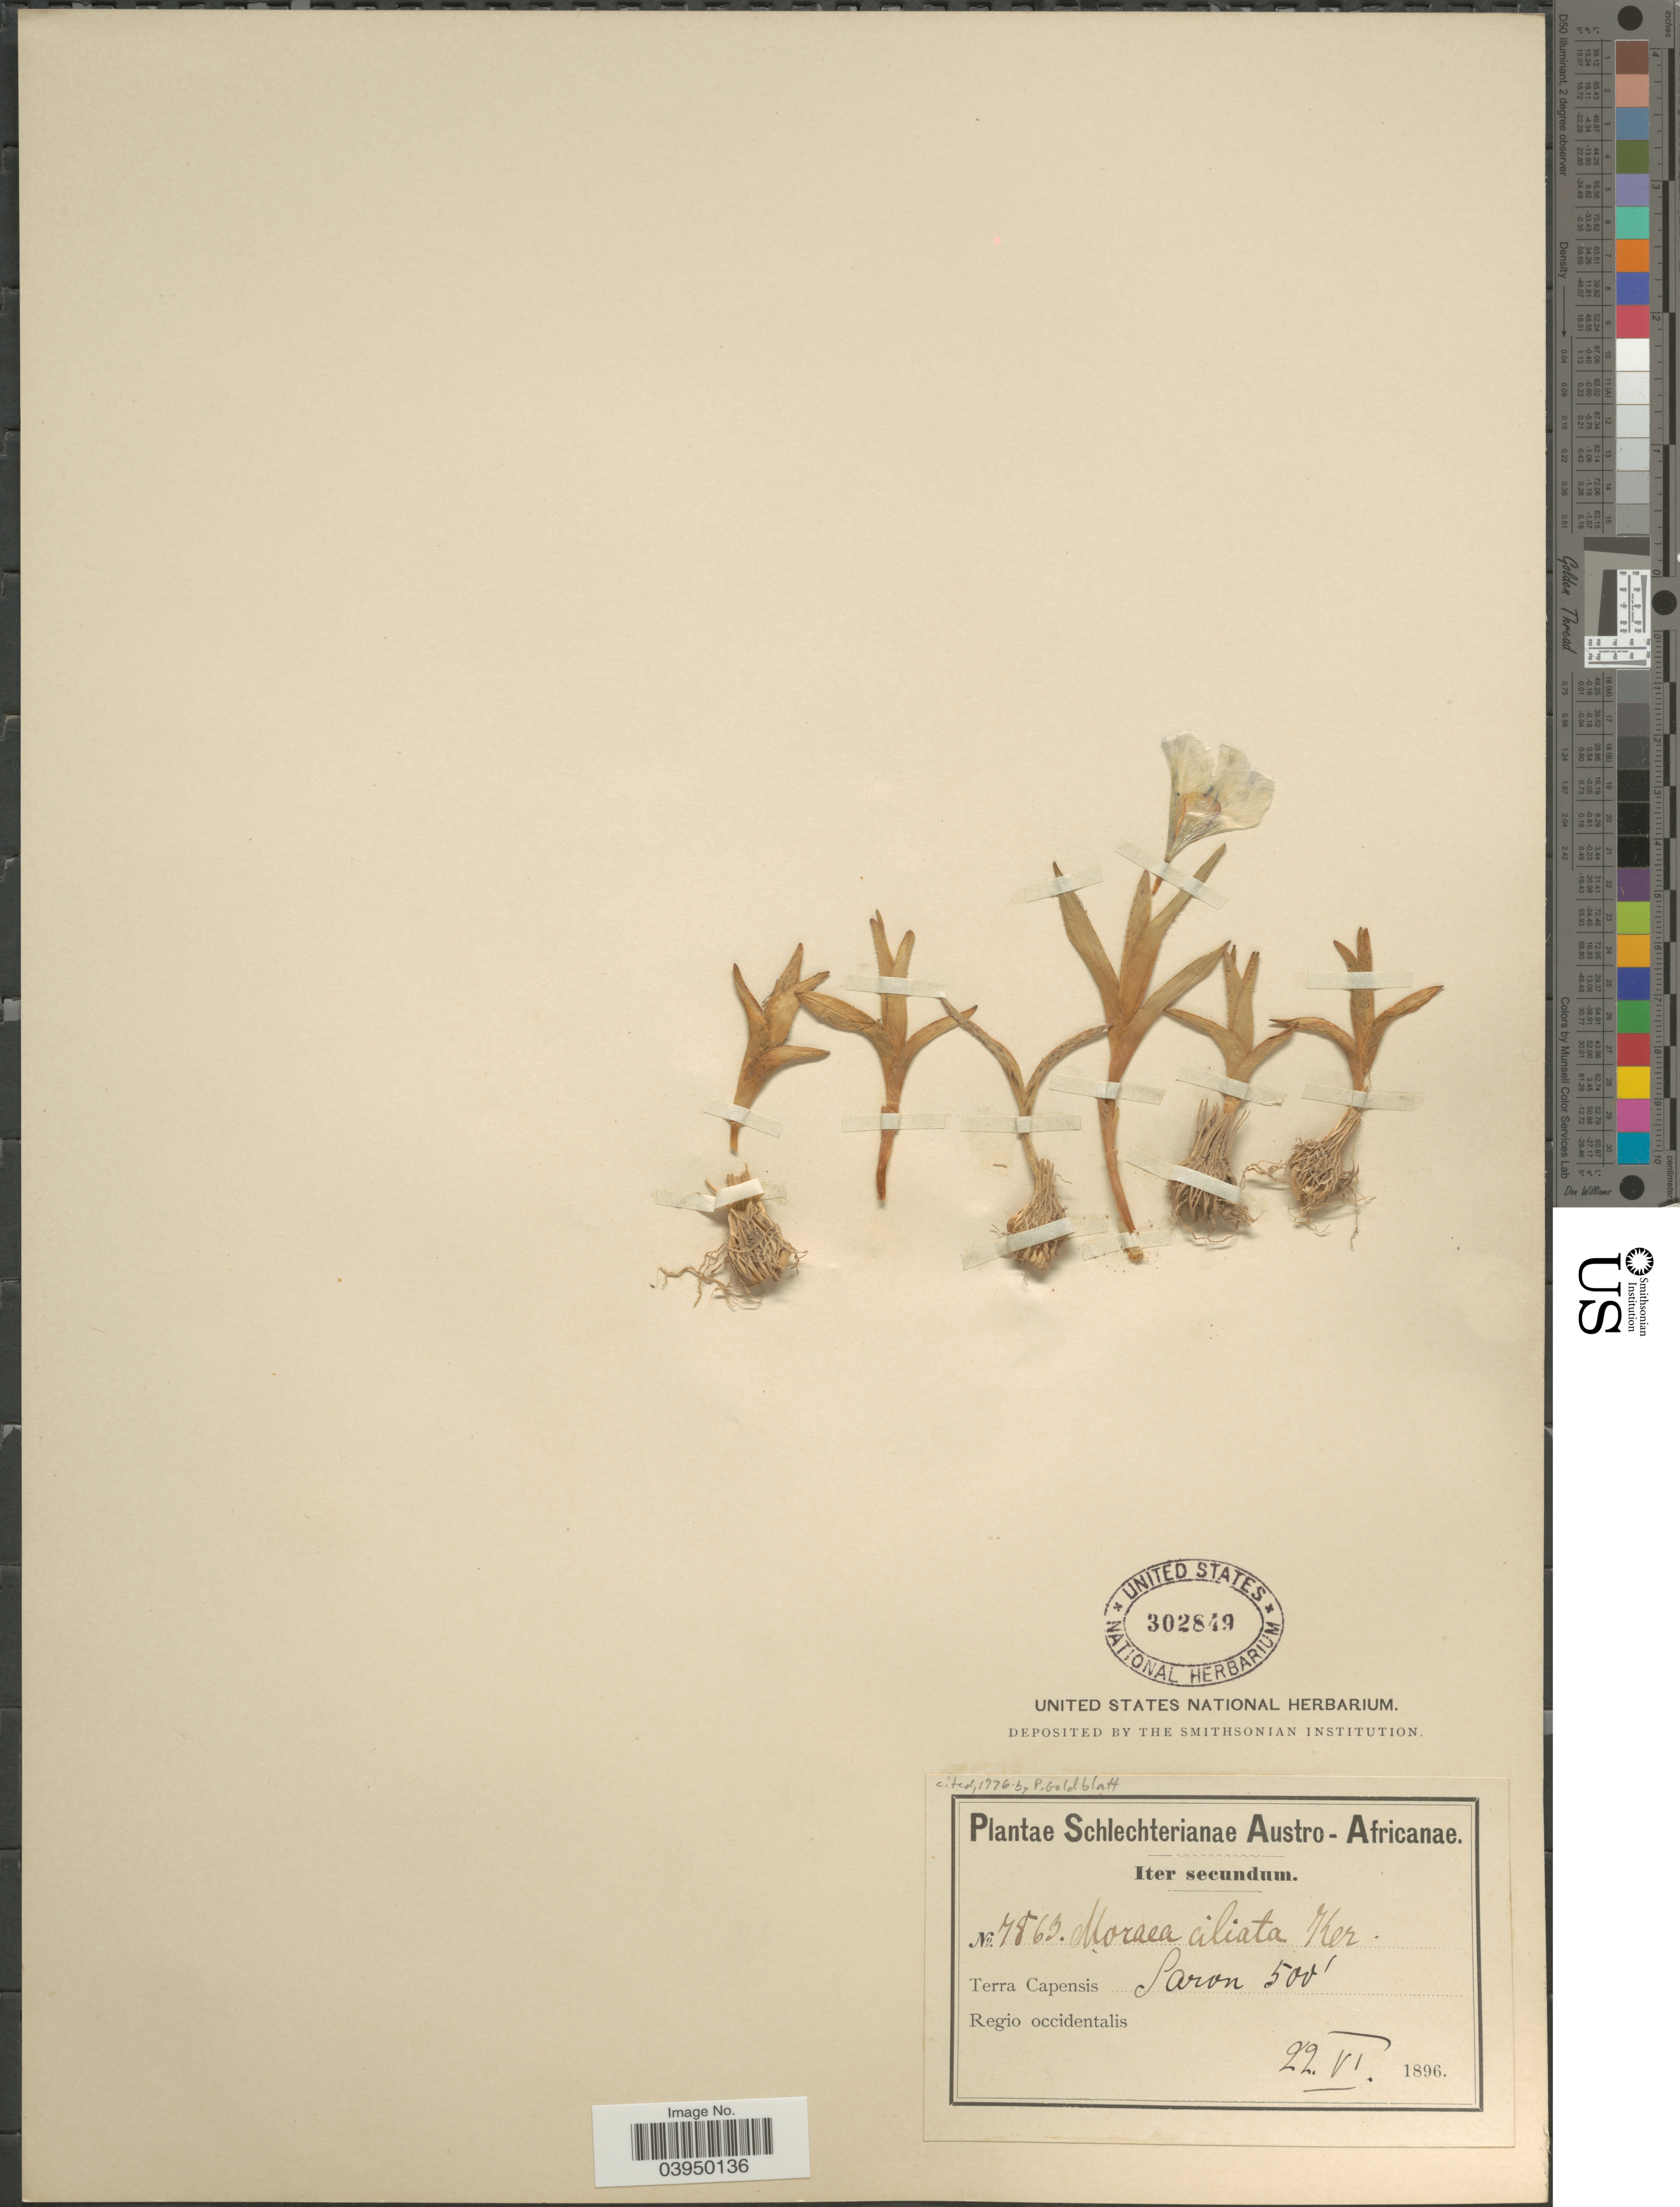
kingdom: Plantae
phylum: Tracheophyta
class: Liliopsida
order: Asparagales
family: Iridaceae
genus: Moraea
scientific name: Moraea ciliata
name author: Ker Gawl.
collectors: Schlechter, --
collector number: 7863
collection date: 1896-06-22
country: South Africa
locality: Austro-Africanae. Terra Capensis Saron. Regio occidentalis.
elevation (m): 152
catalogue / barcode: US 302849